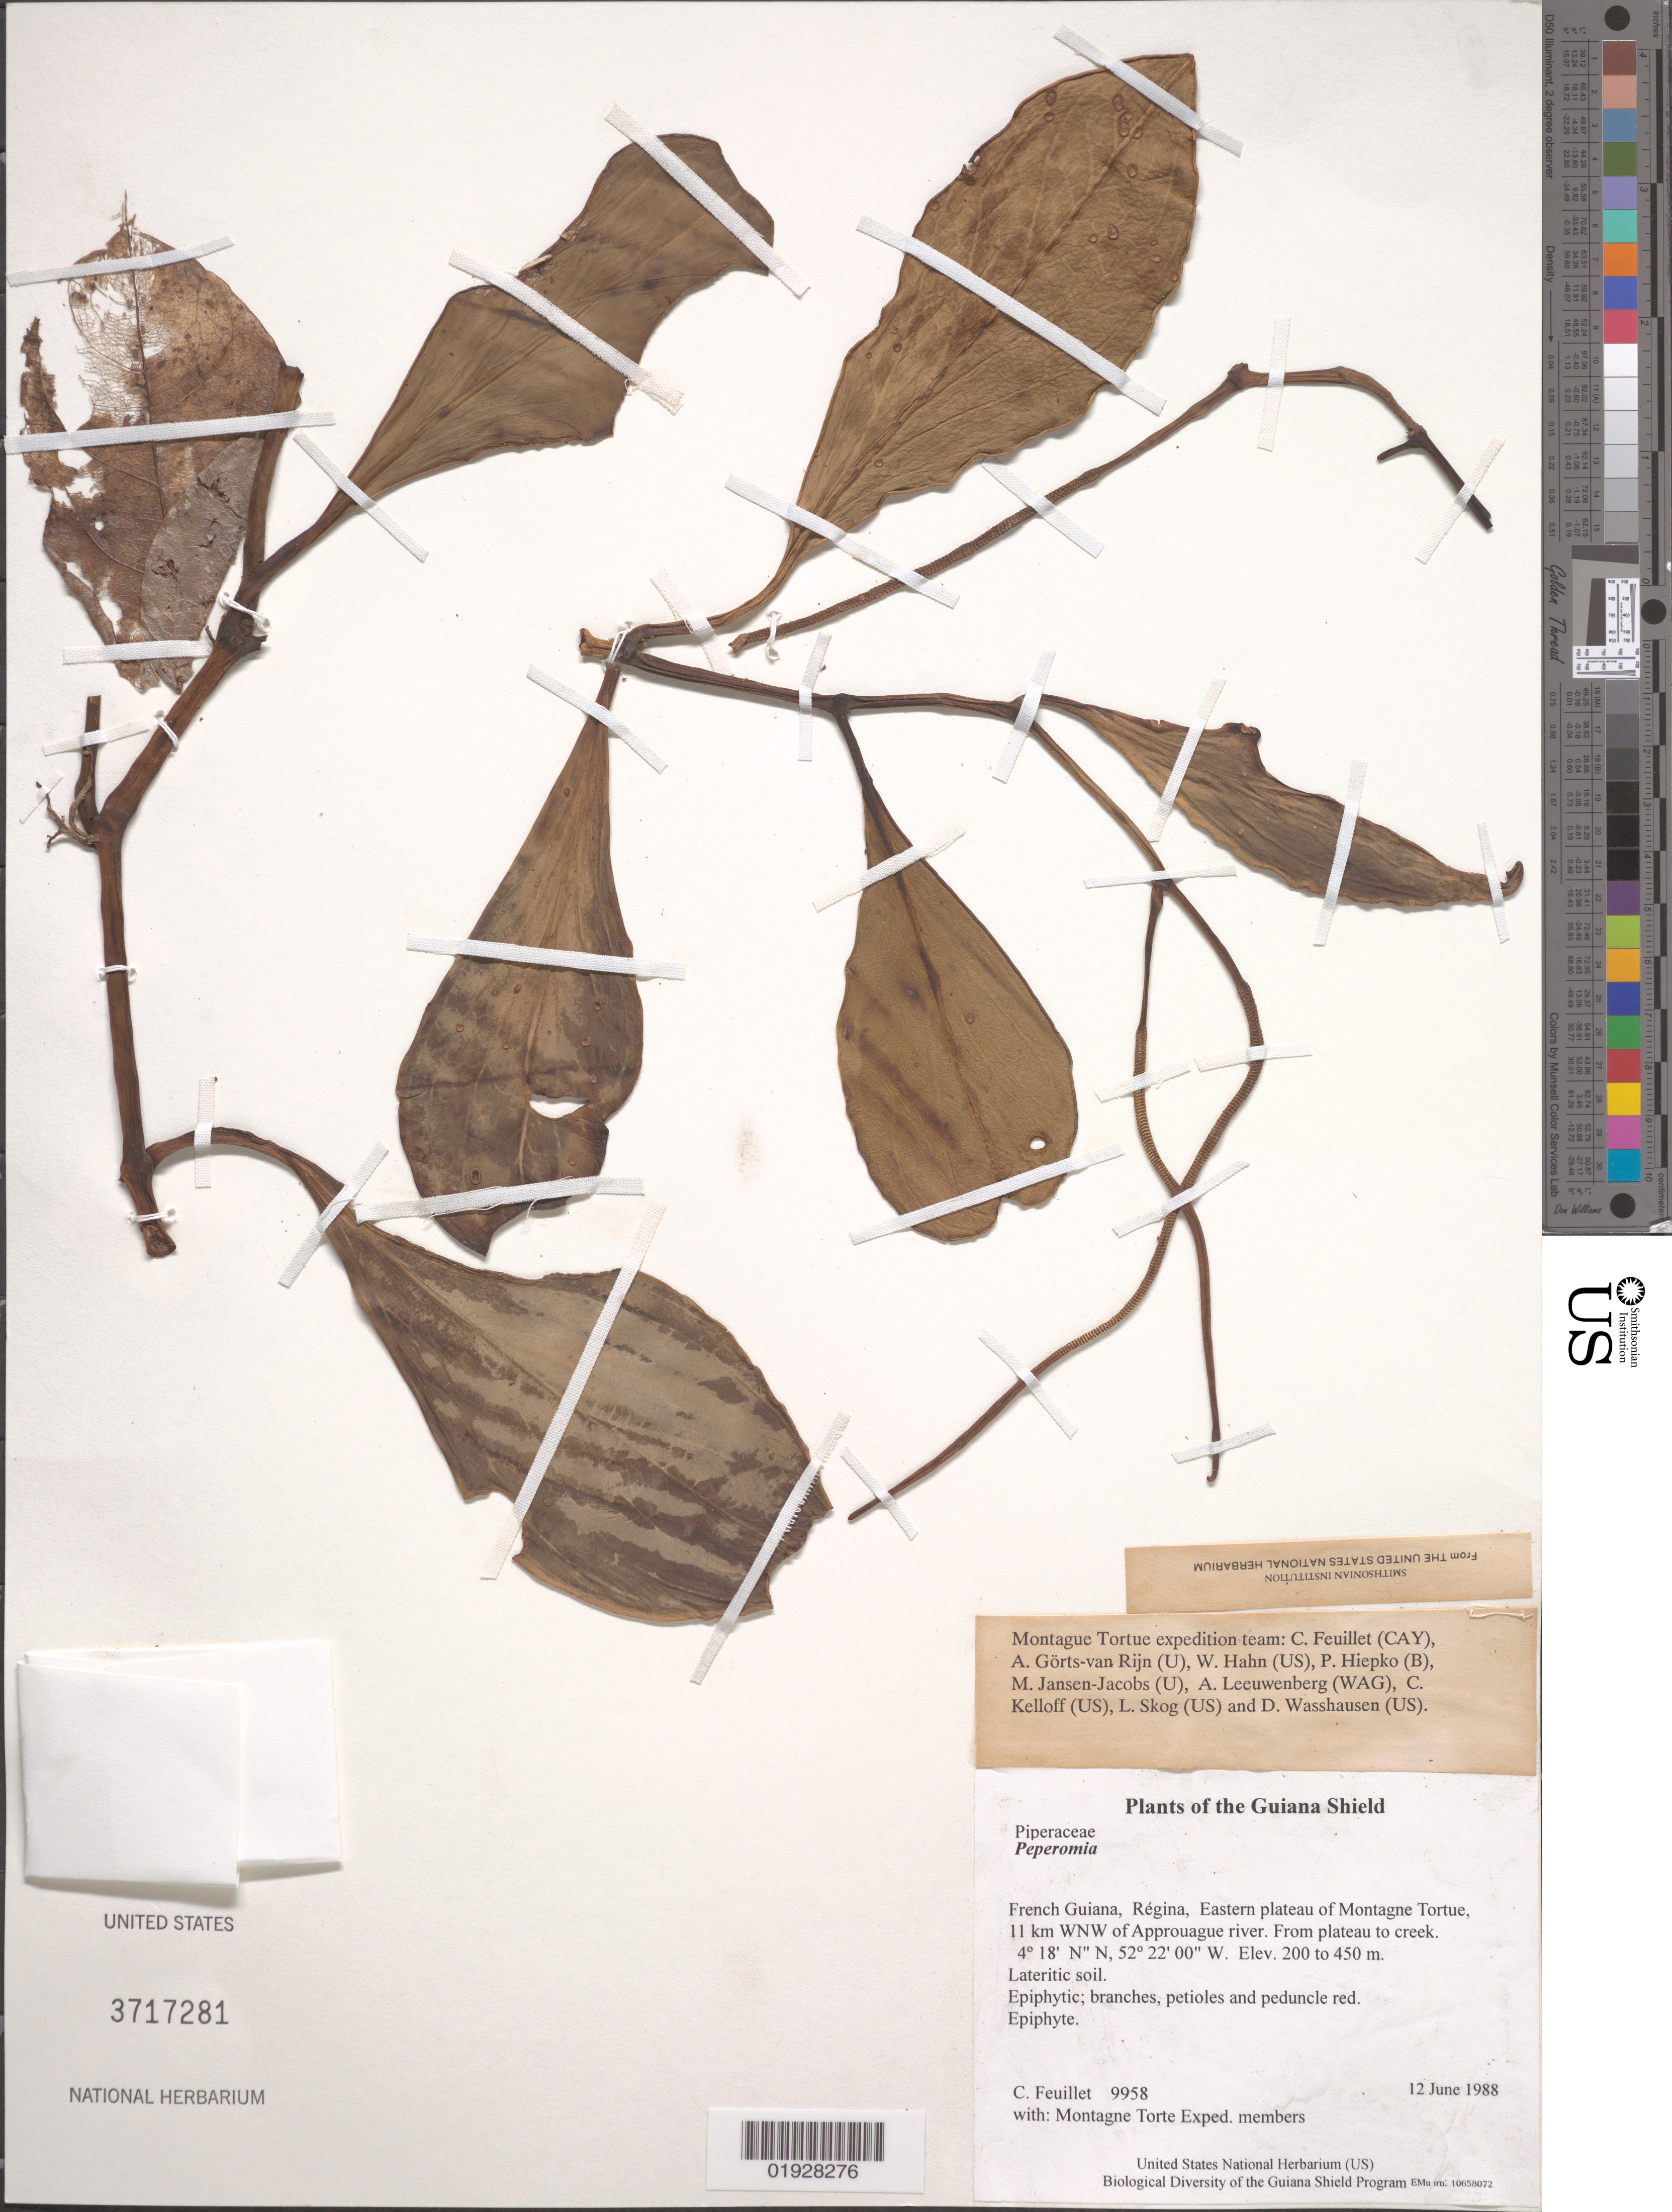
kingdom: Plantae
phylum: Tracheophyta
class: Magnoliopsida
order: Piperales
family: Piperaceae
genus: Peperomia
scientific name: Peperomia sp.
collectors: C. Feuillet & Montagne Torte Exped. members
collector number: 9958 a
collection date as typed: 12 June 1988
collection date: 1988-06-12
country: French Guiana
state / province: Cayenne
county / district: Regina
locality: Eastern plateau of Montagne Tortue, 11 km WNW of Approuague river. From plateau to creek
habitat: Lateritic soil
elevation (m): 200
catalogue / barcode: US 3717281